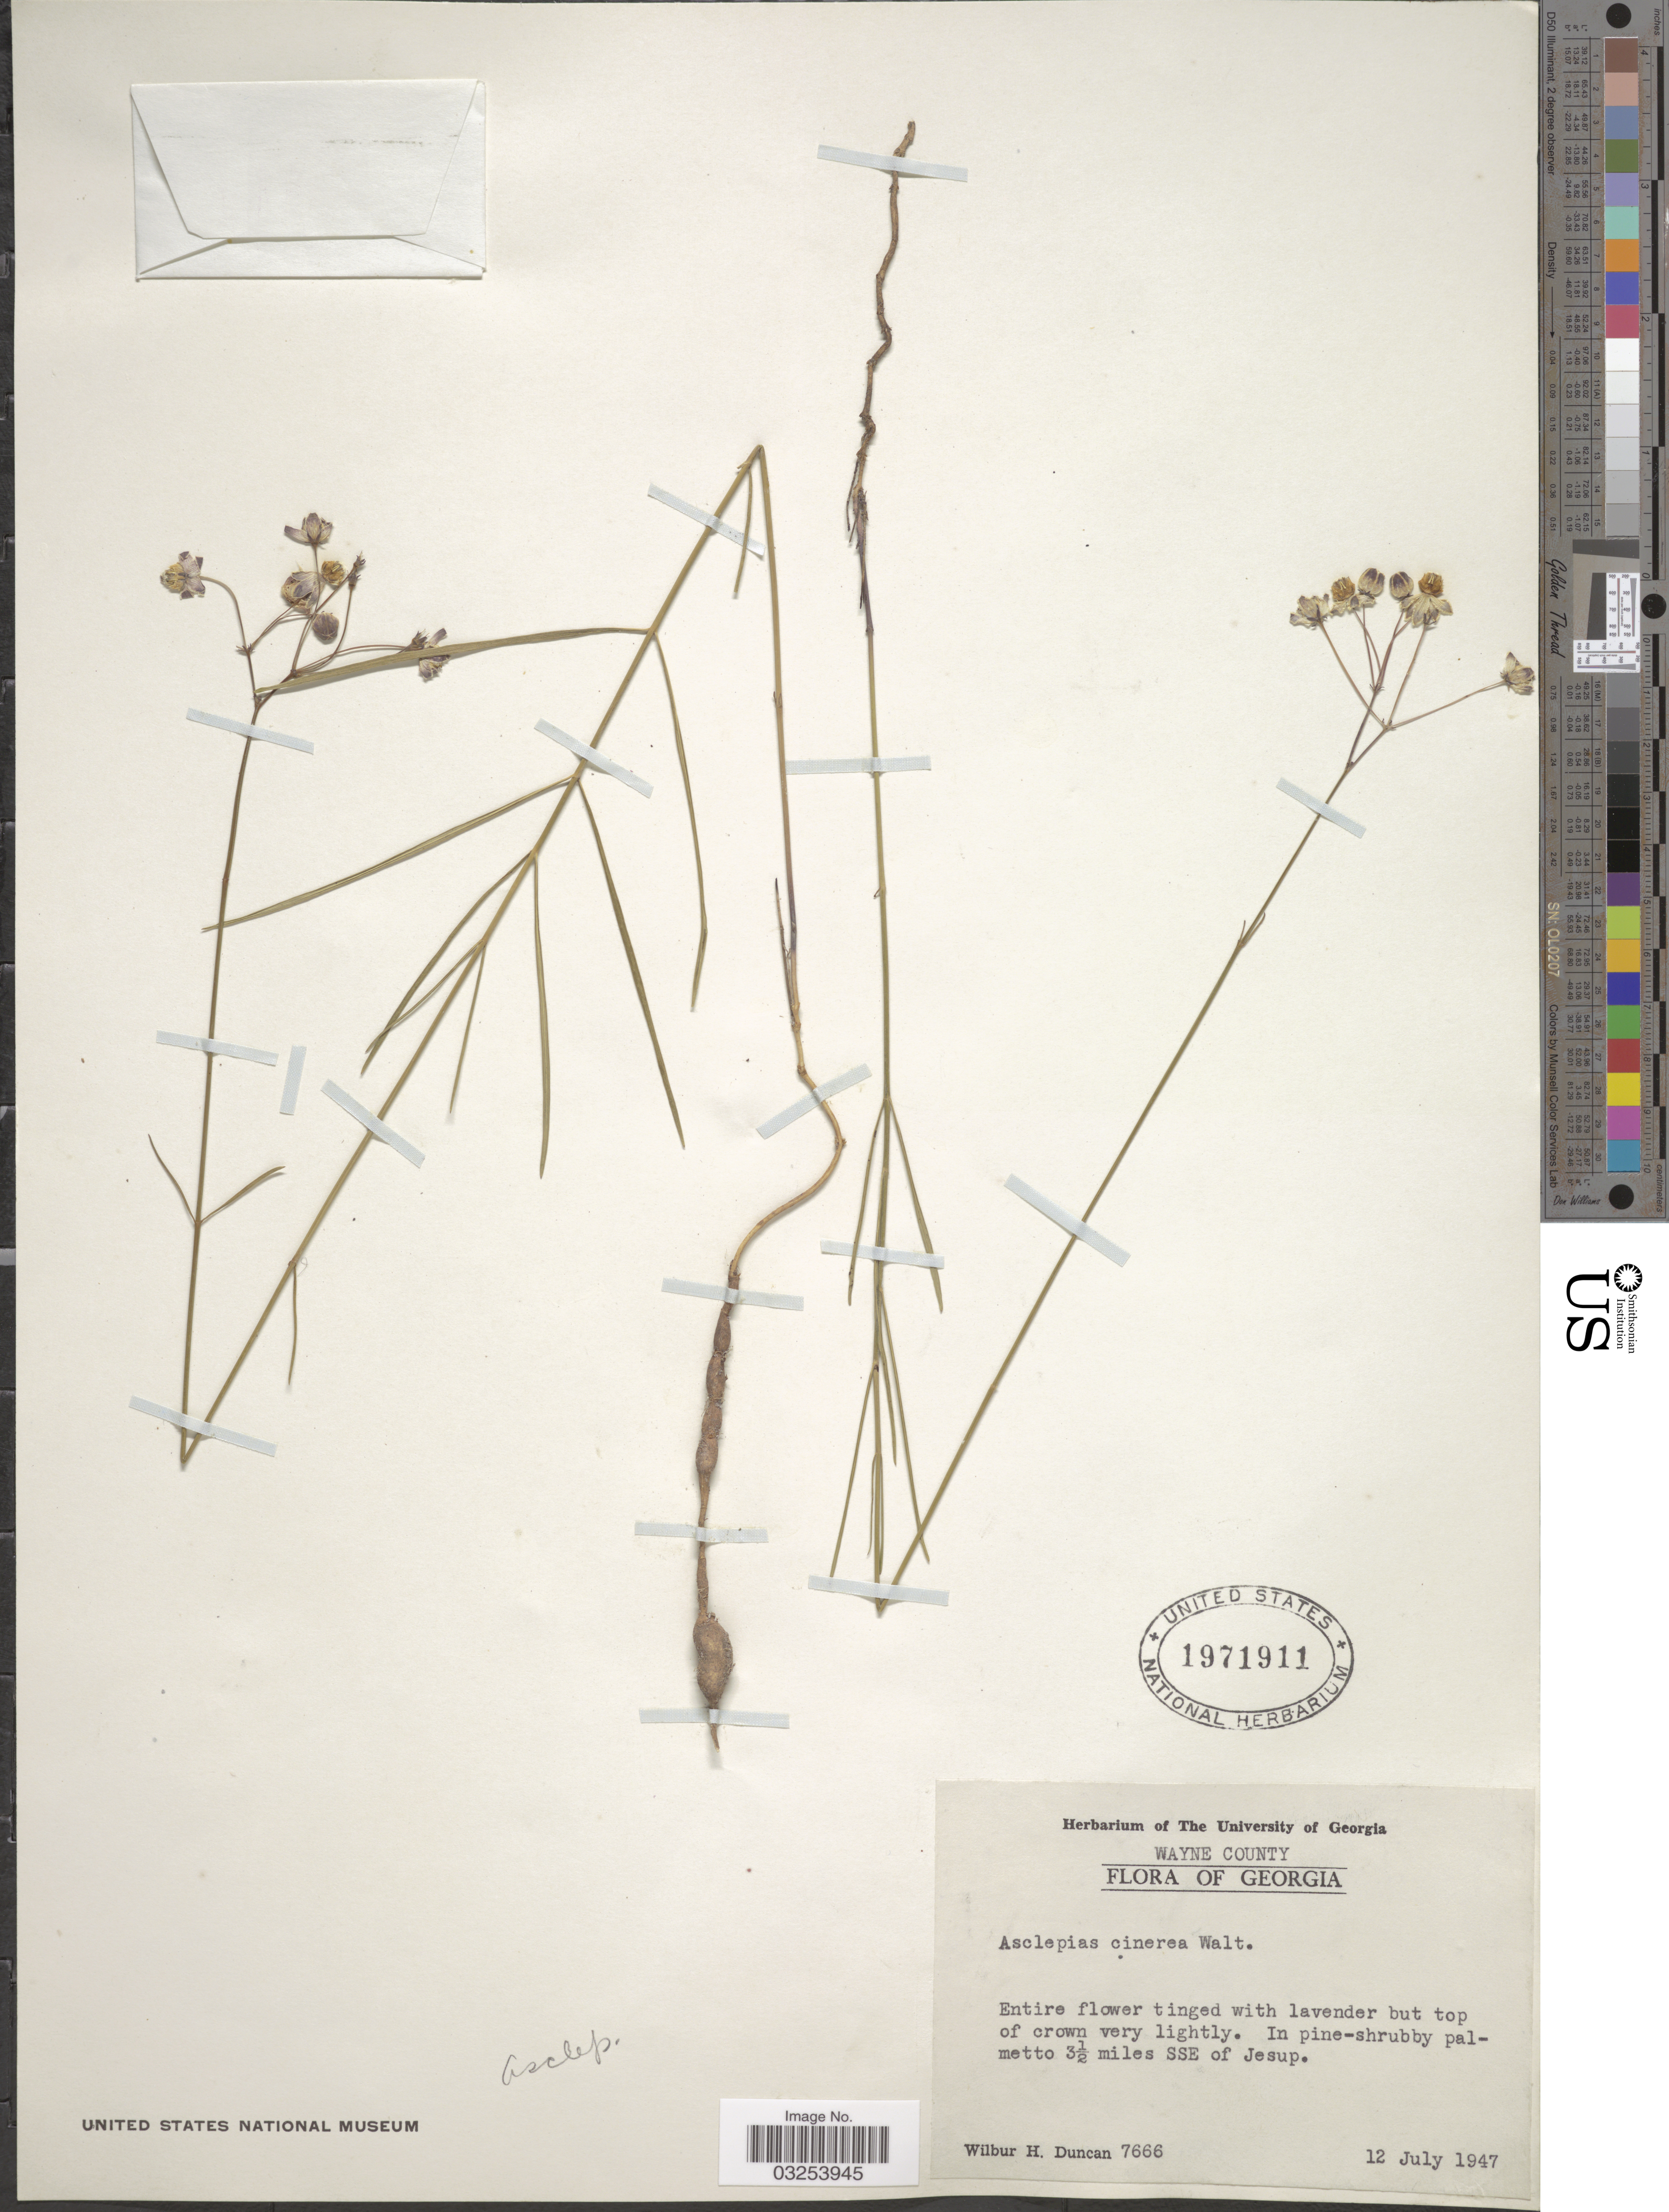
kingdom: Plantae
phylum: Tracheophyta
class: Magnoliopsida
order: Gentianales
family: Apocynaceae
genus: Asclepias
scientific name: Asclepias cinerea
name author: Walter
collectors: W. H. Duncan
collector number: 7666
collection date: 1947-07-12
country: United States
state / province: Georgia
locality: Wayne County. 3½ miles SSE of Jesup.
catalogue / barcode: US 1971911